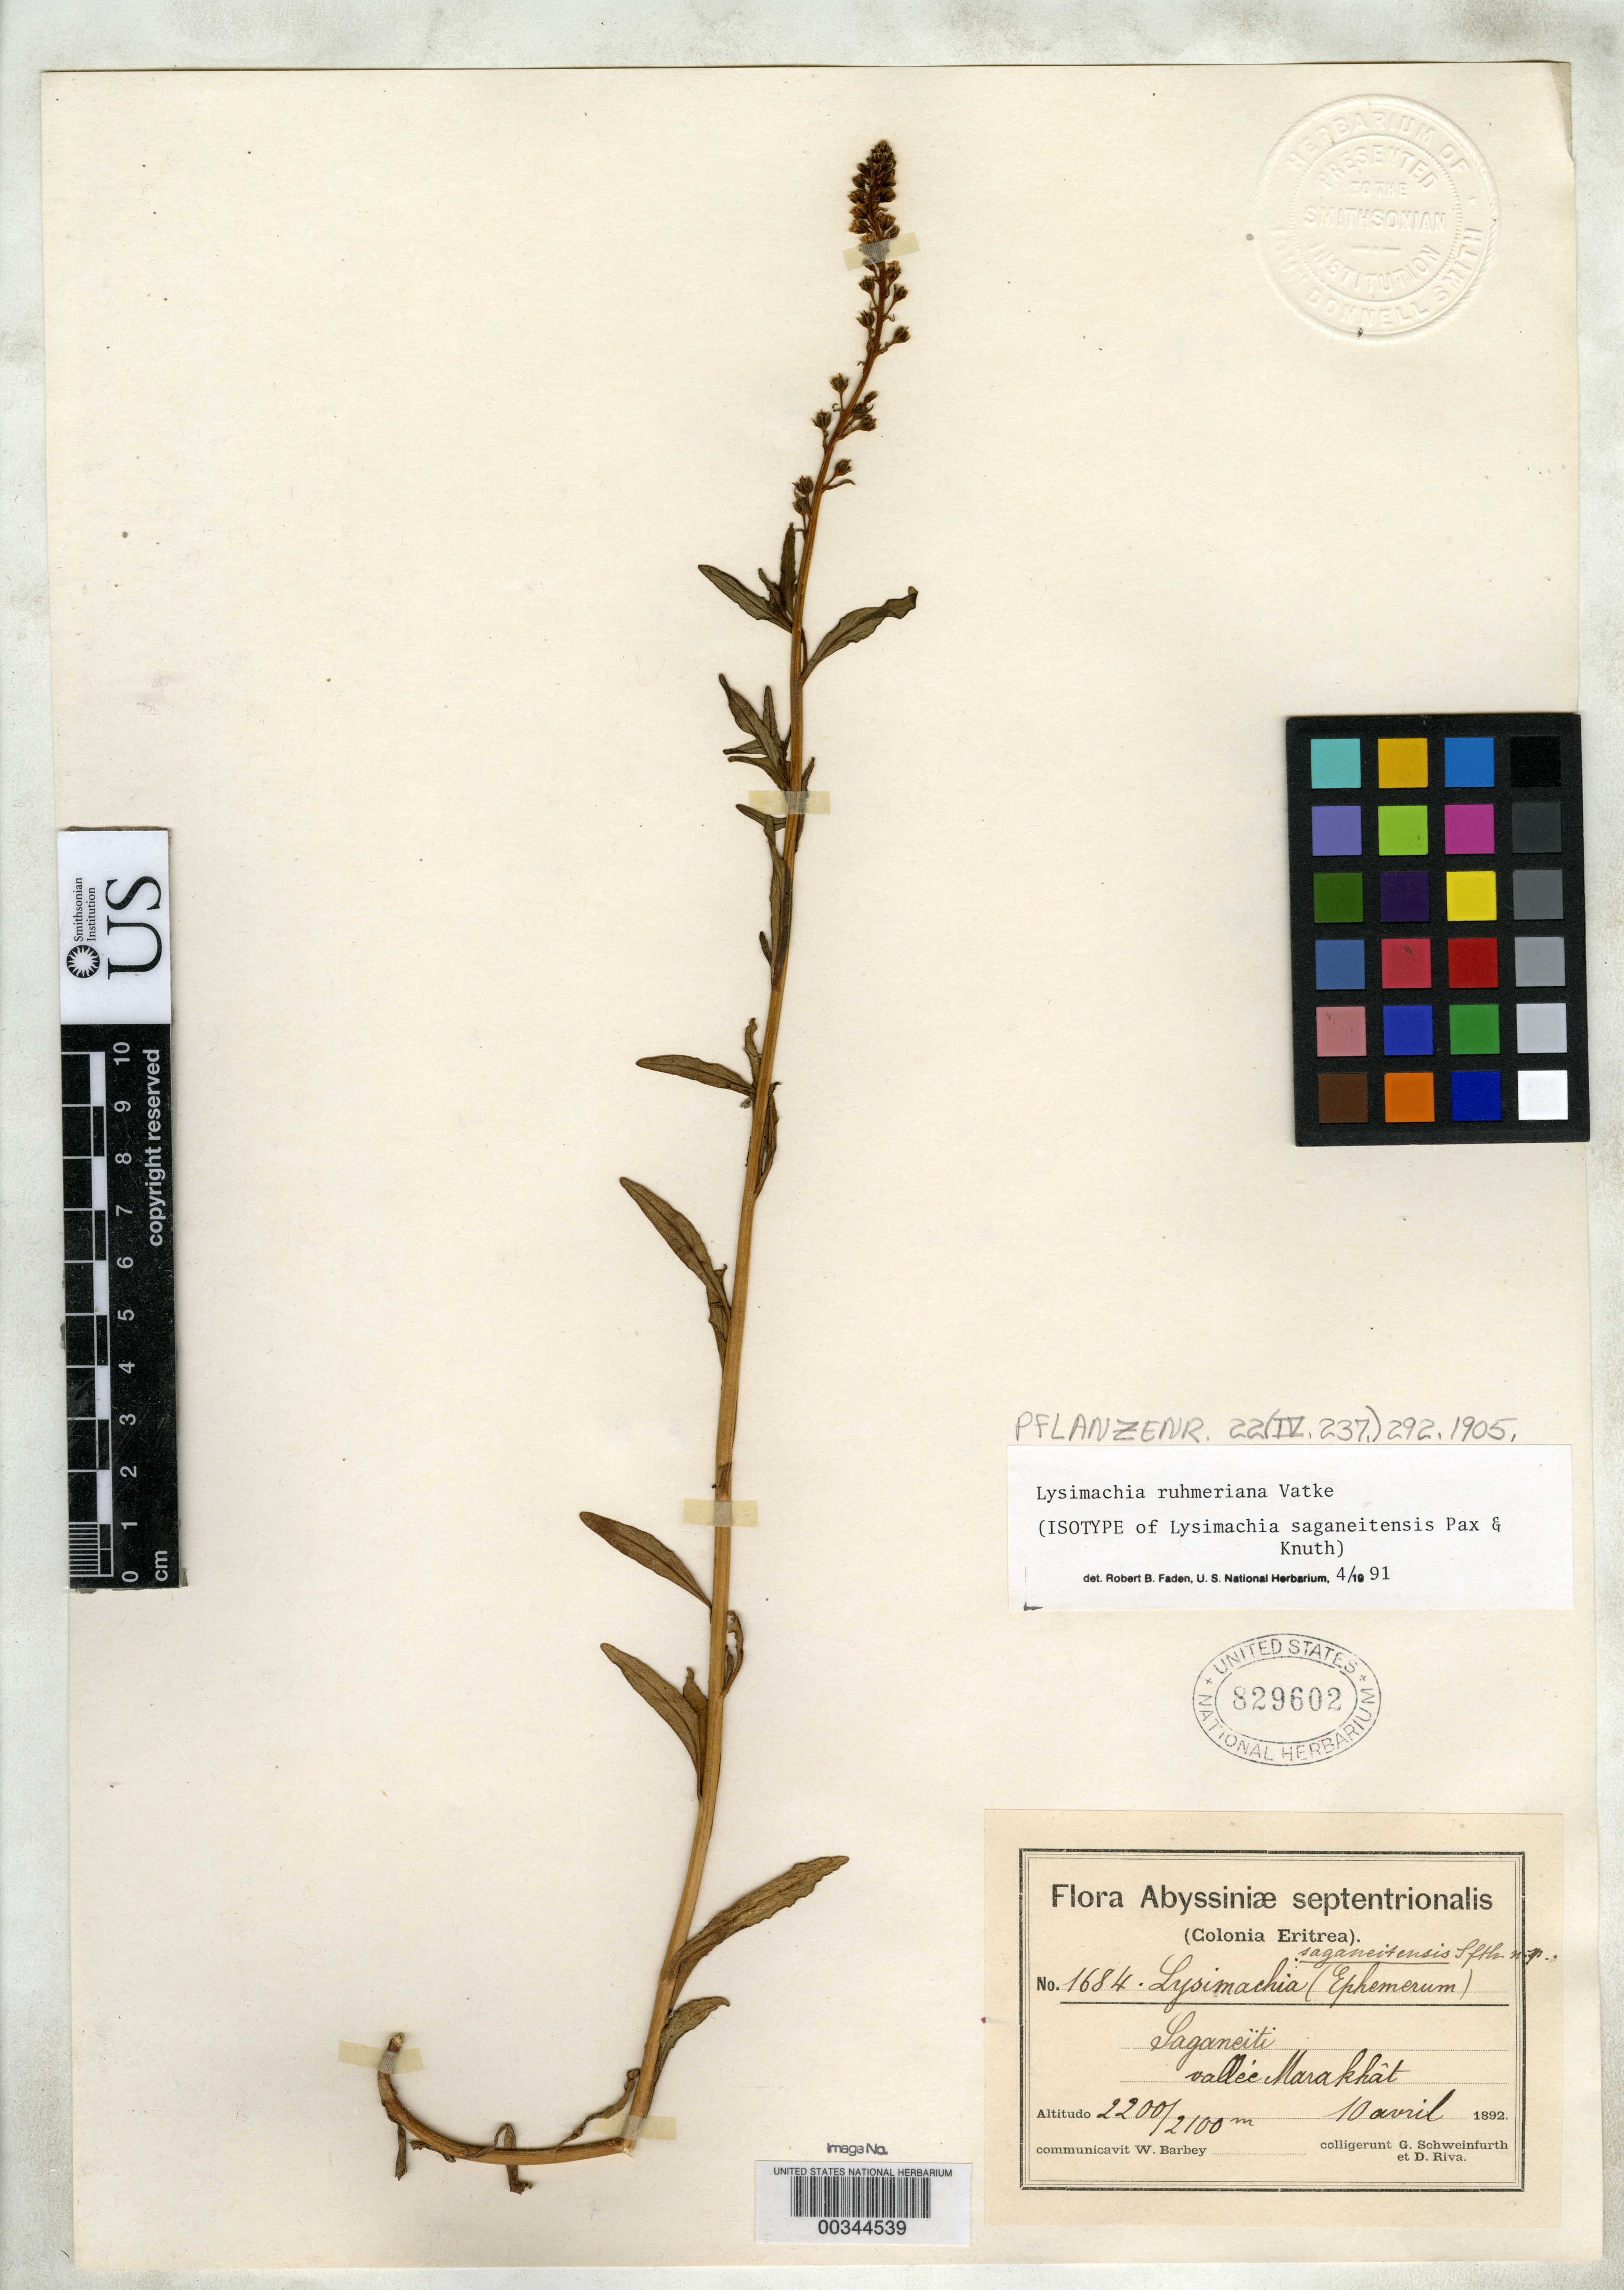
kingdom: Plantae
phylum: Tracheophyta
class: Magnoliopsida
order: Ericales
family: Primulaceae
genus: Lysimachia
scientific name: Lysimachia saganeitensis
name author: C. Schweinf. ex Pax in Engl.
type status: Isotype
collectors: G. A. Schweinfurth & D. Riva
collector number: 1684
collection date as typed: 10 Apr 1892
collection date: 1892-04-10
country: Eritrea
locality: Saganeiti, Vallec Marakhat.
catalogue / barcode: US 829602